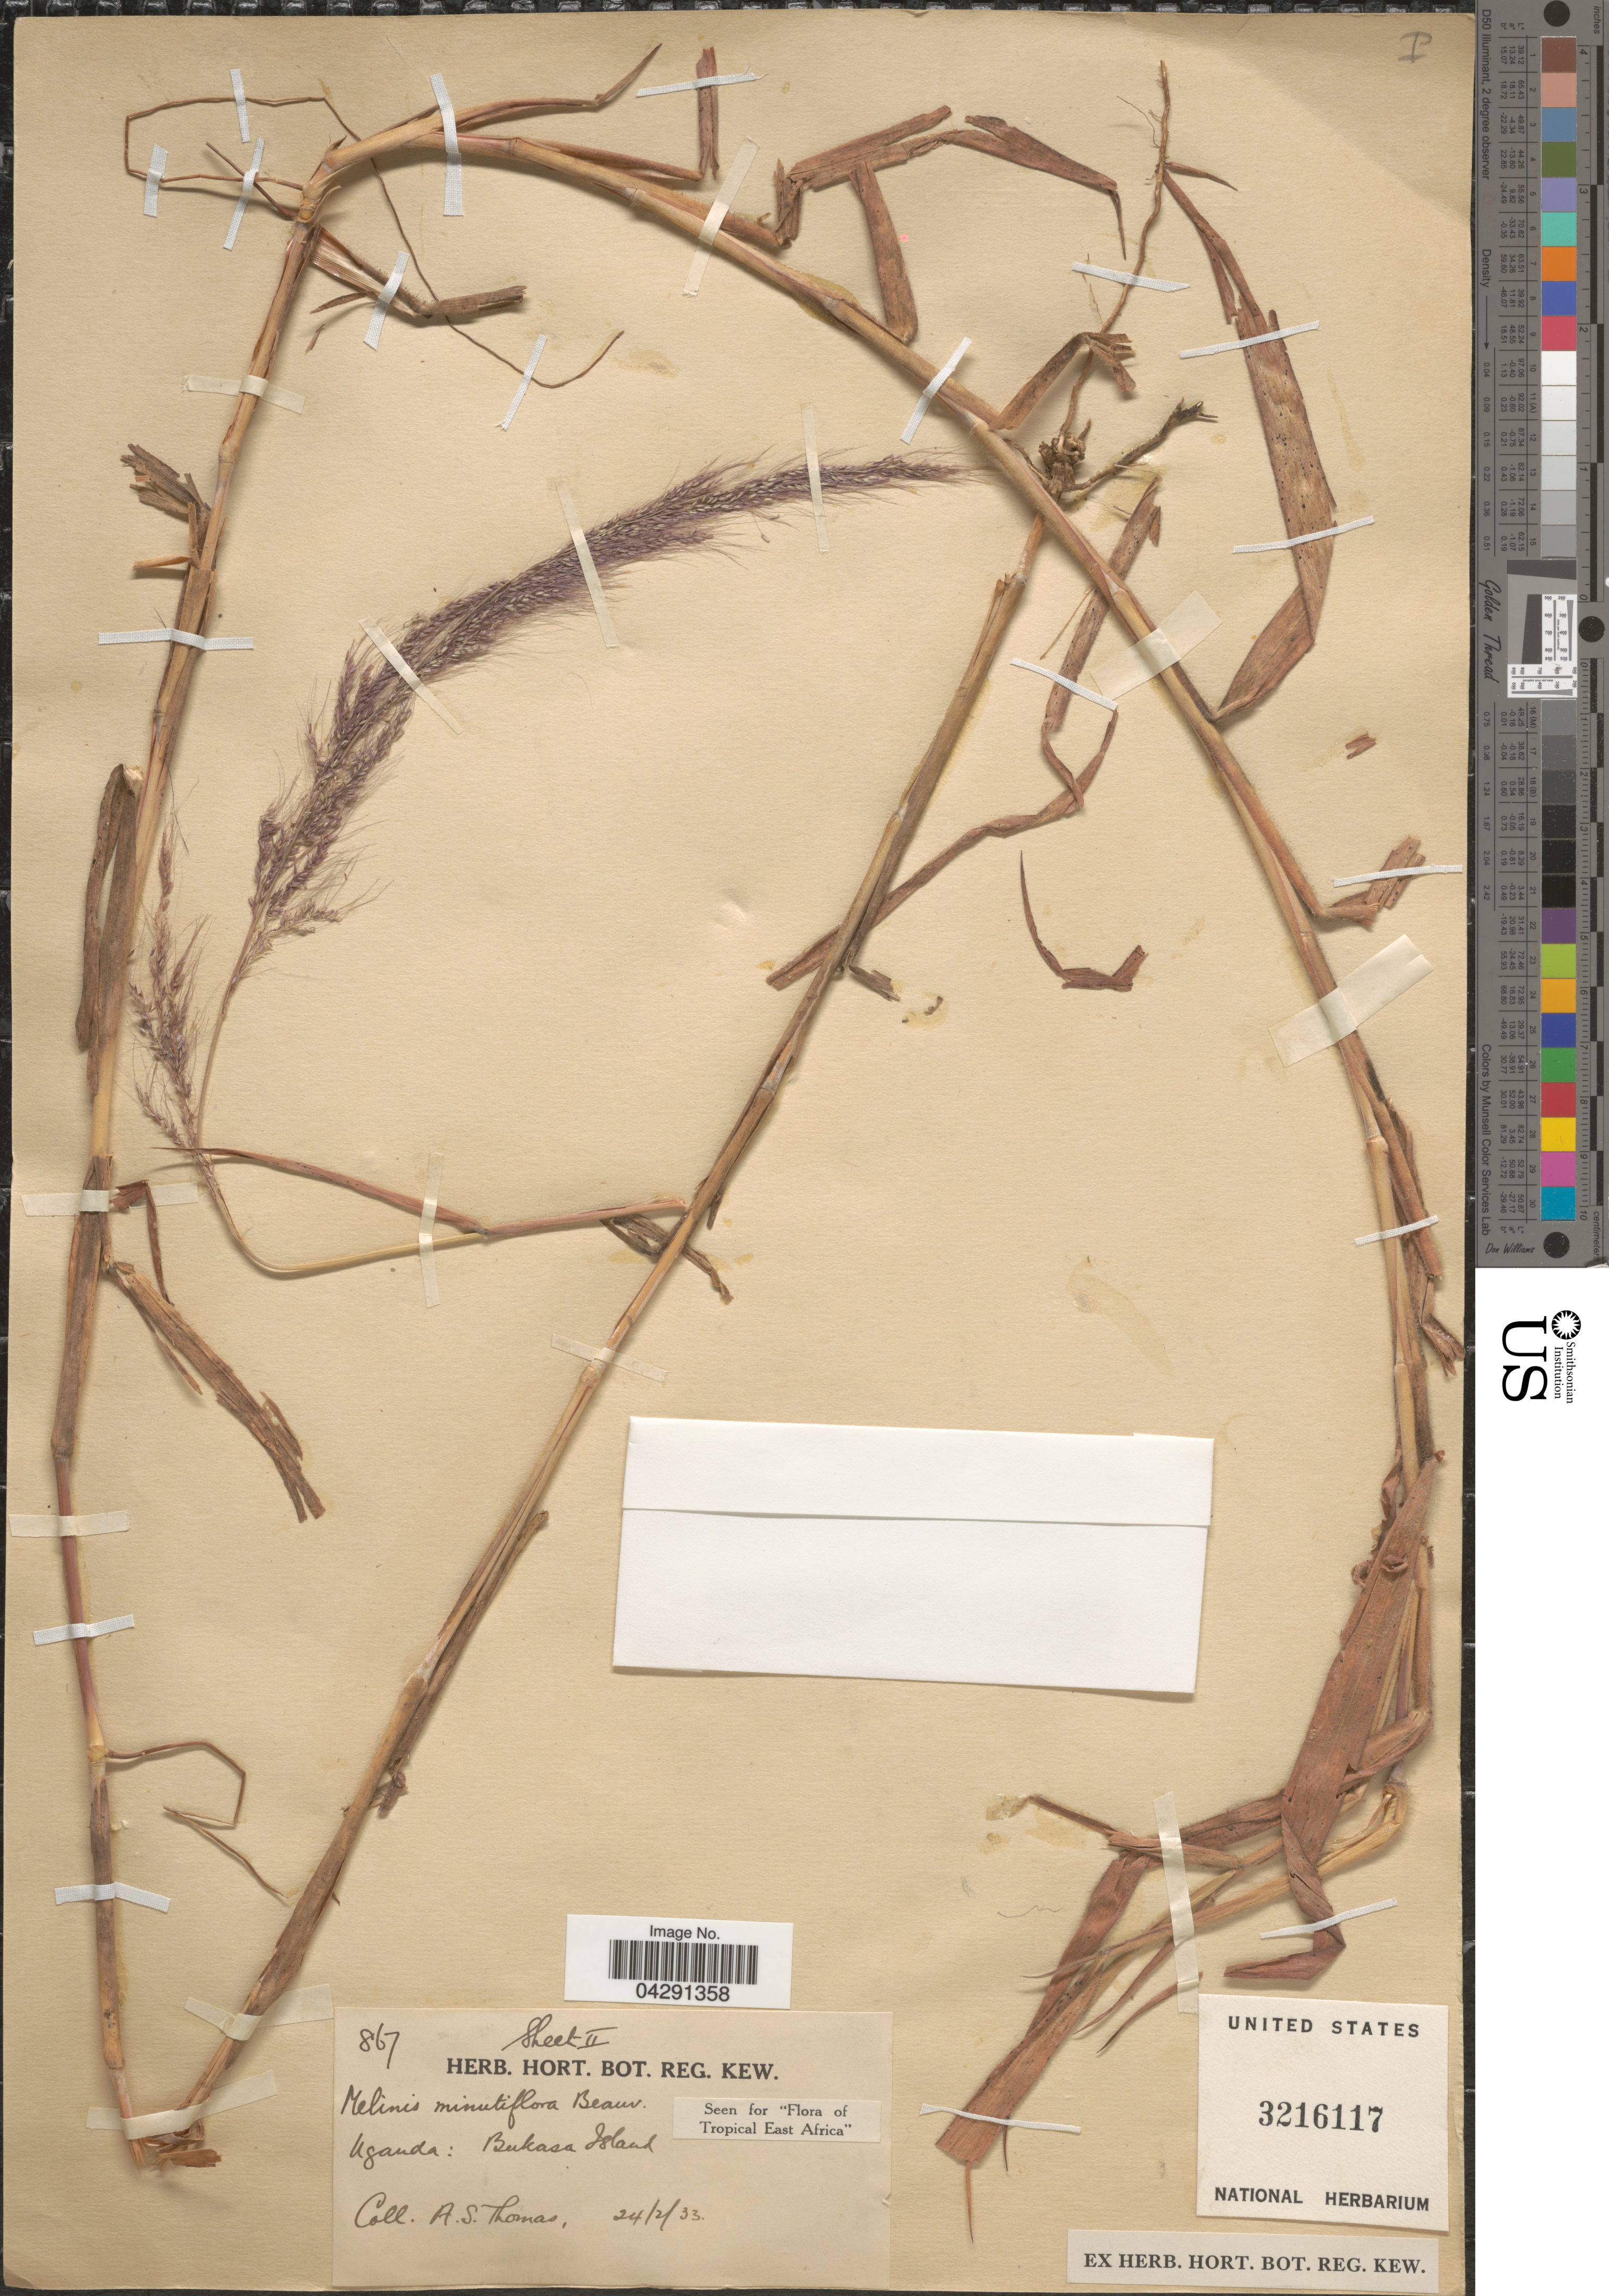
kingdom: Plantae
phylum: Tracheophyta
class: Liliopsida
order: Poales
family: Poaceae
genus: Melinis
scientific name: Melinis minutiflora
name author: P. Beauv.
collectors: A. Thomas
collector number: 867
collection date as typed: Transcribed d/m/y: 24/2/33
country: Uganda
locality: Bukasa Island.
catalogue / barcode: US 3216117